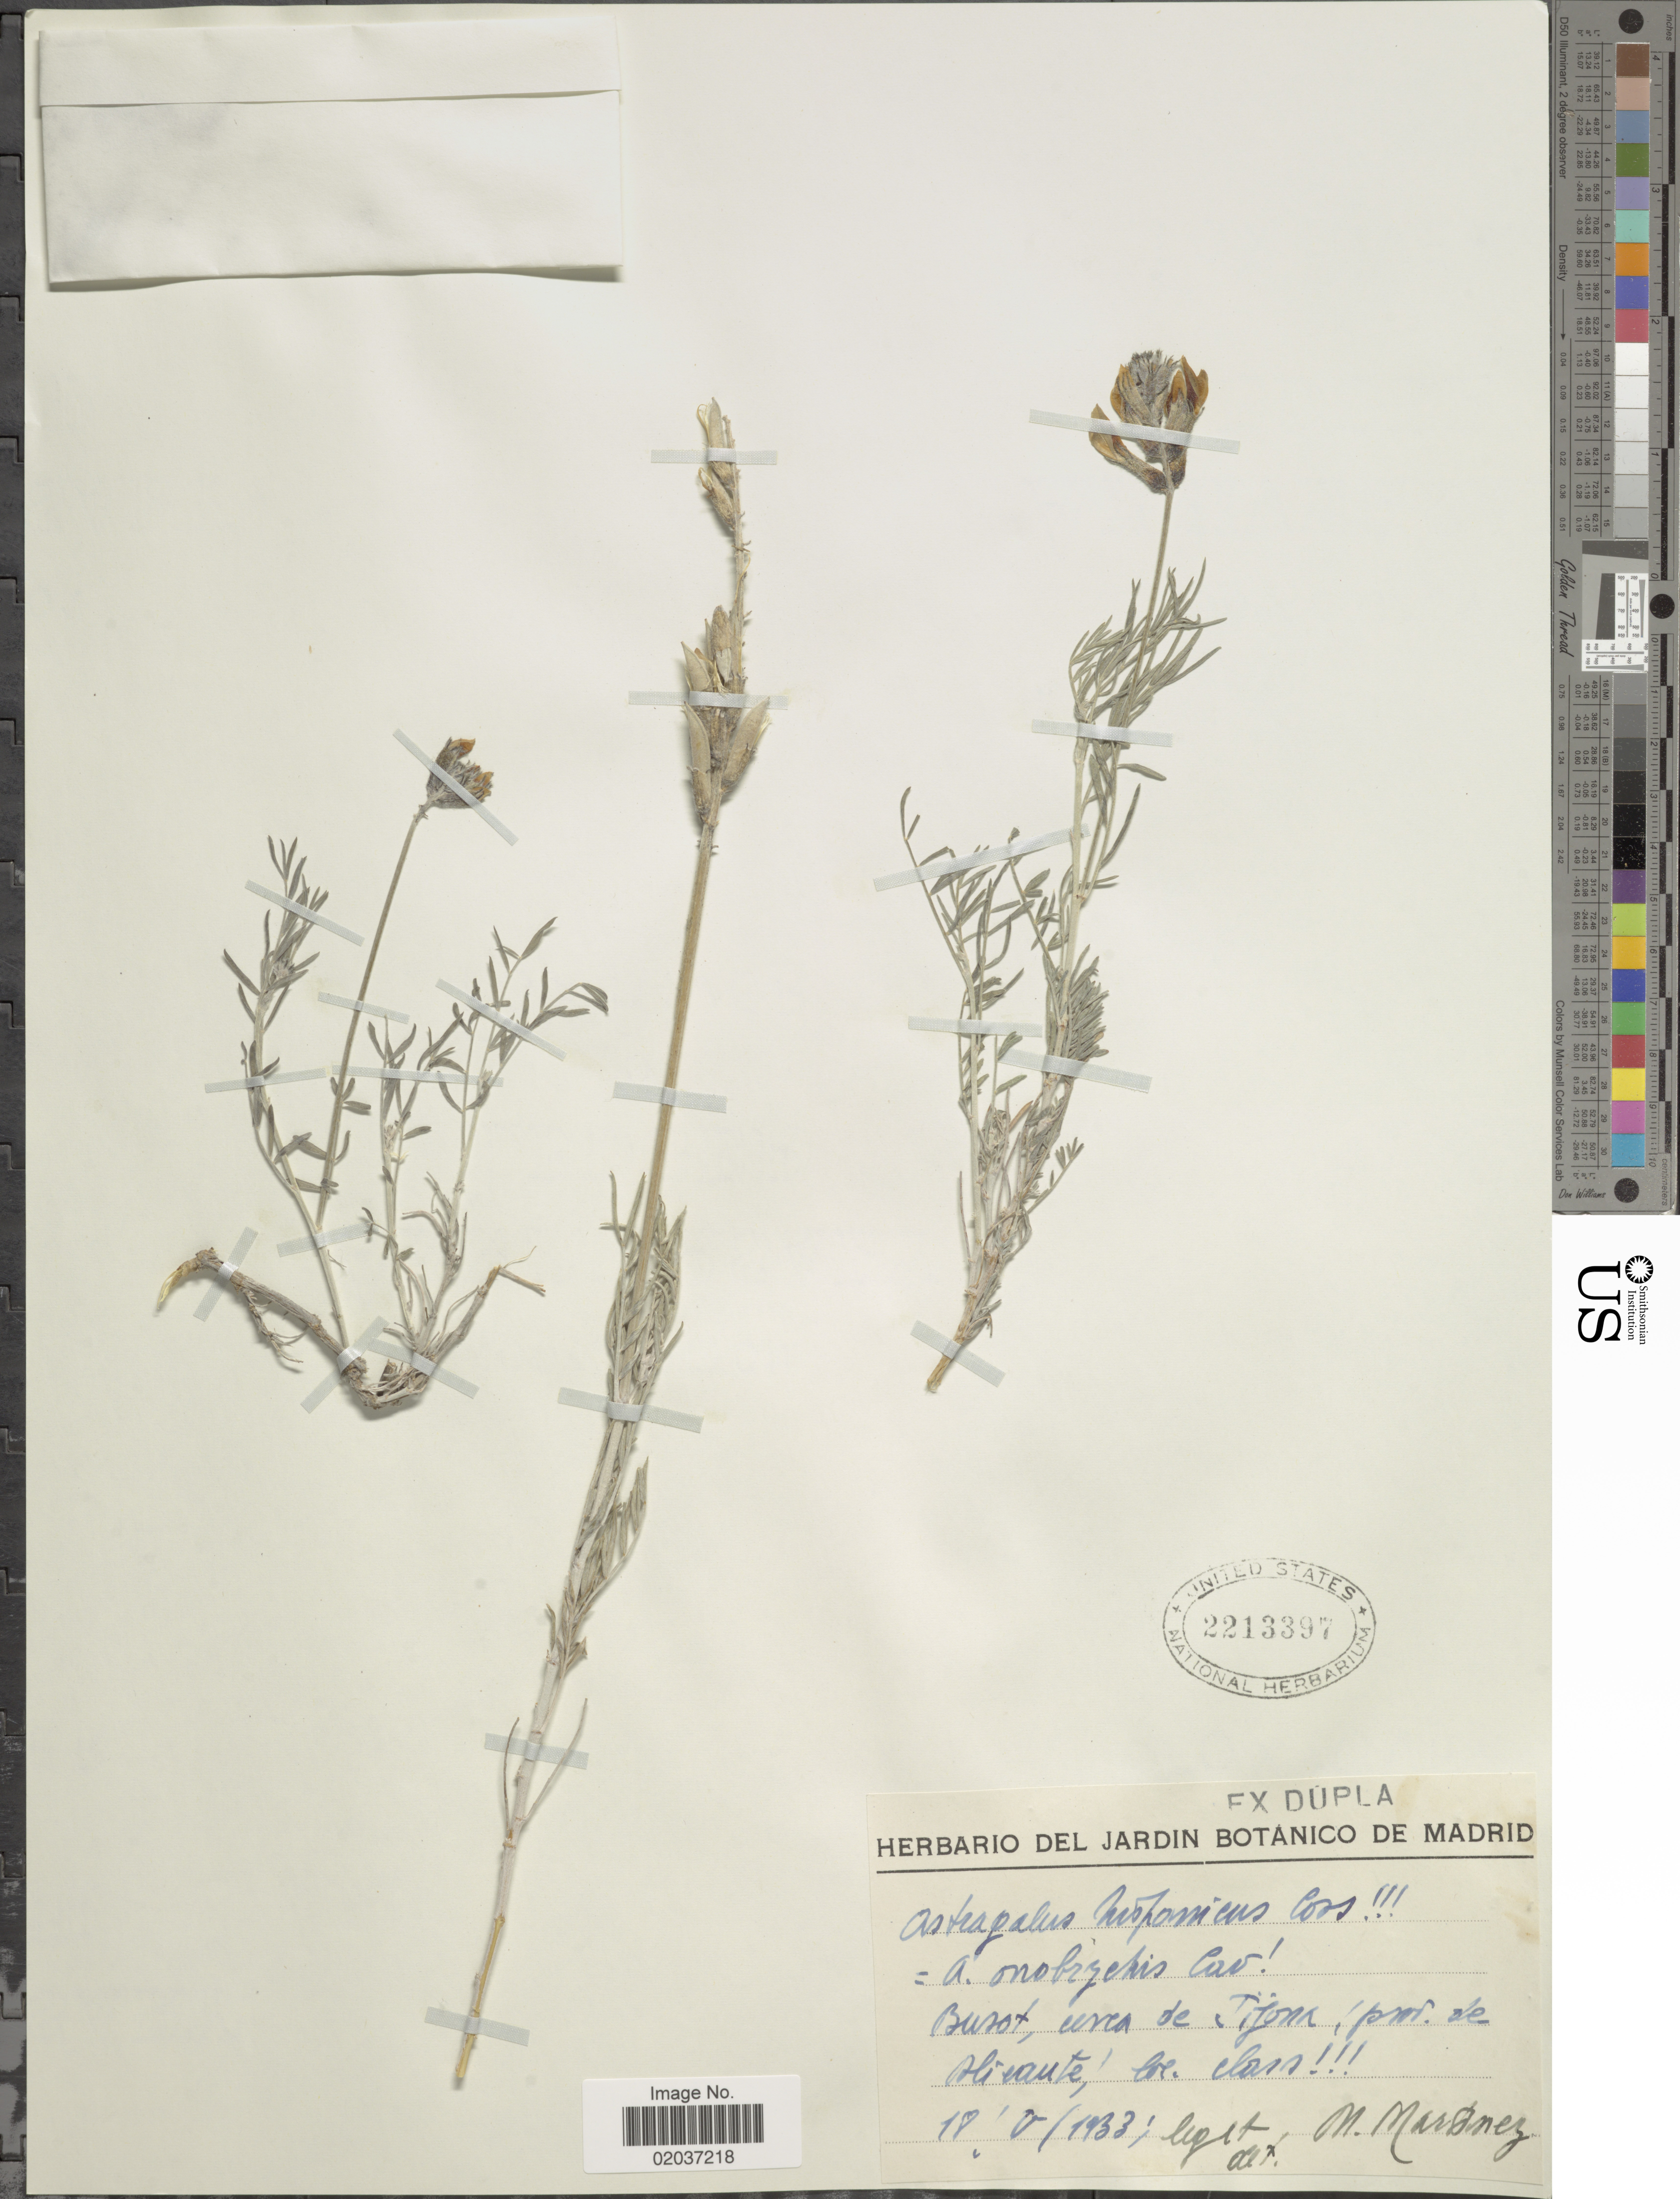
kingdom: Plantae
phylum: Tracheophyta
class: Magnoliopsida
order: Fabales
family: Fabaceae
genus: Astragalus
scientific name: Astragalus hispanicus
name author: Bunge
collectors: M. Martinez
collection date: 1933-05-18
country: Spain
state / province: Valenciana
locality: Busot, cerca de Jijona, prov. de Alicante.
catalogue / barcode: US 2213397